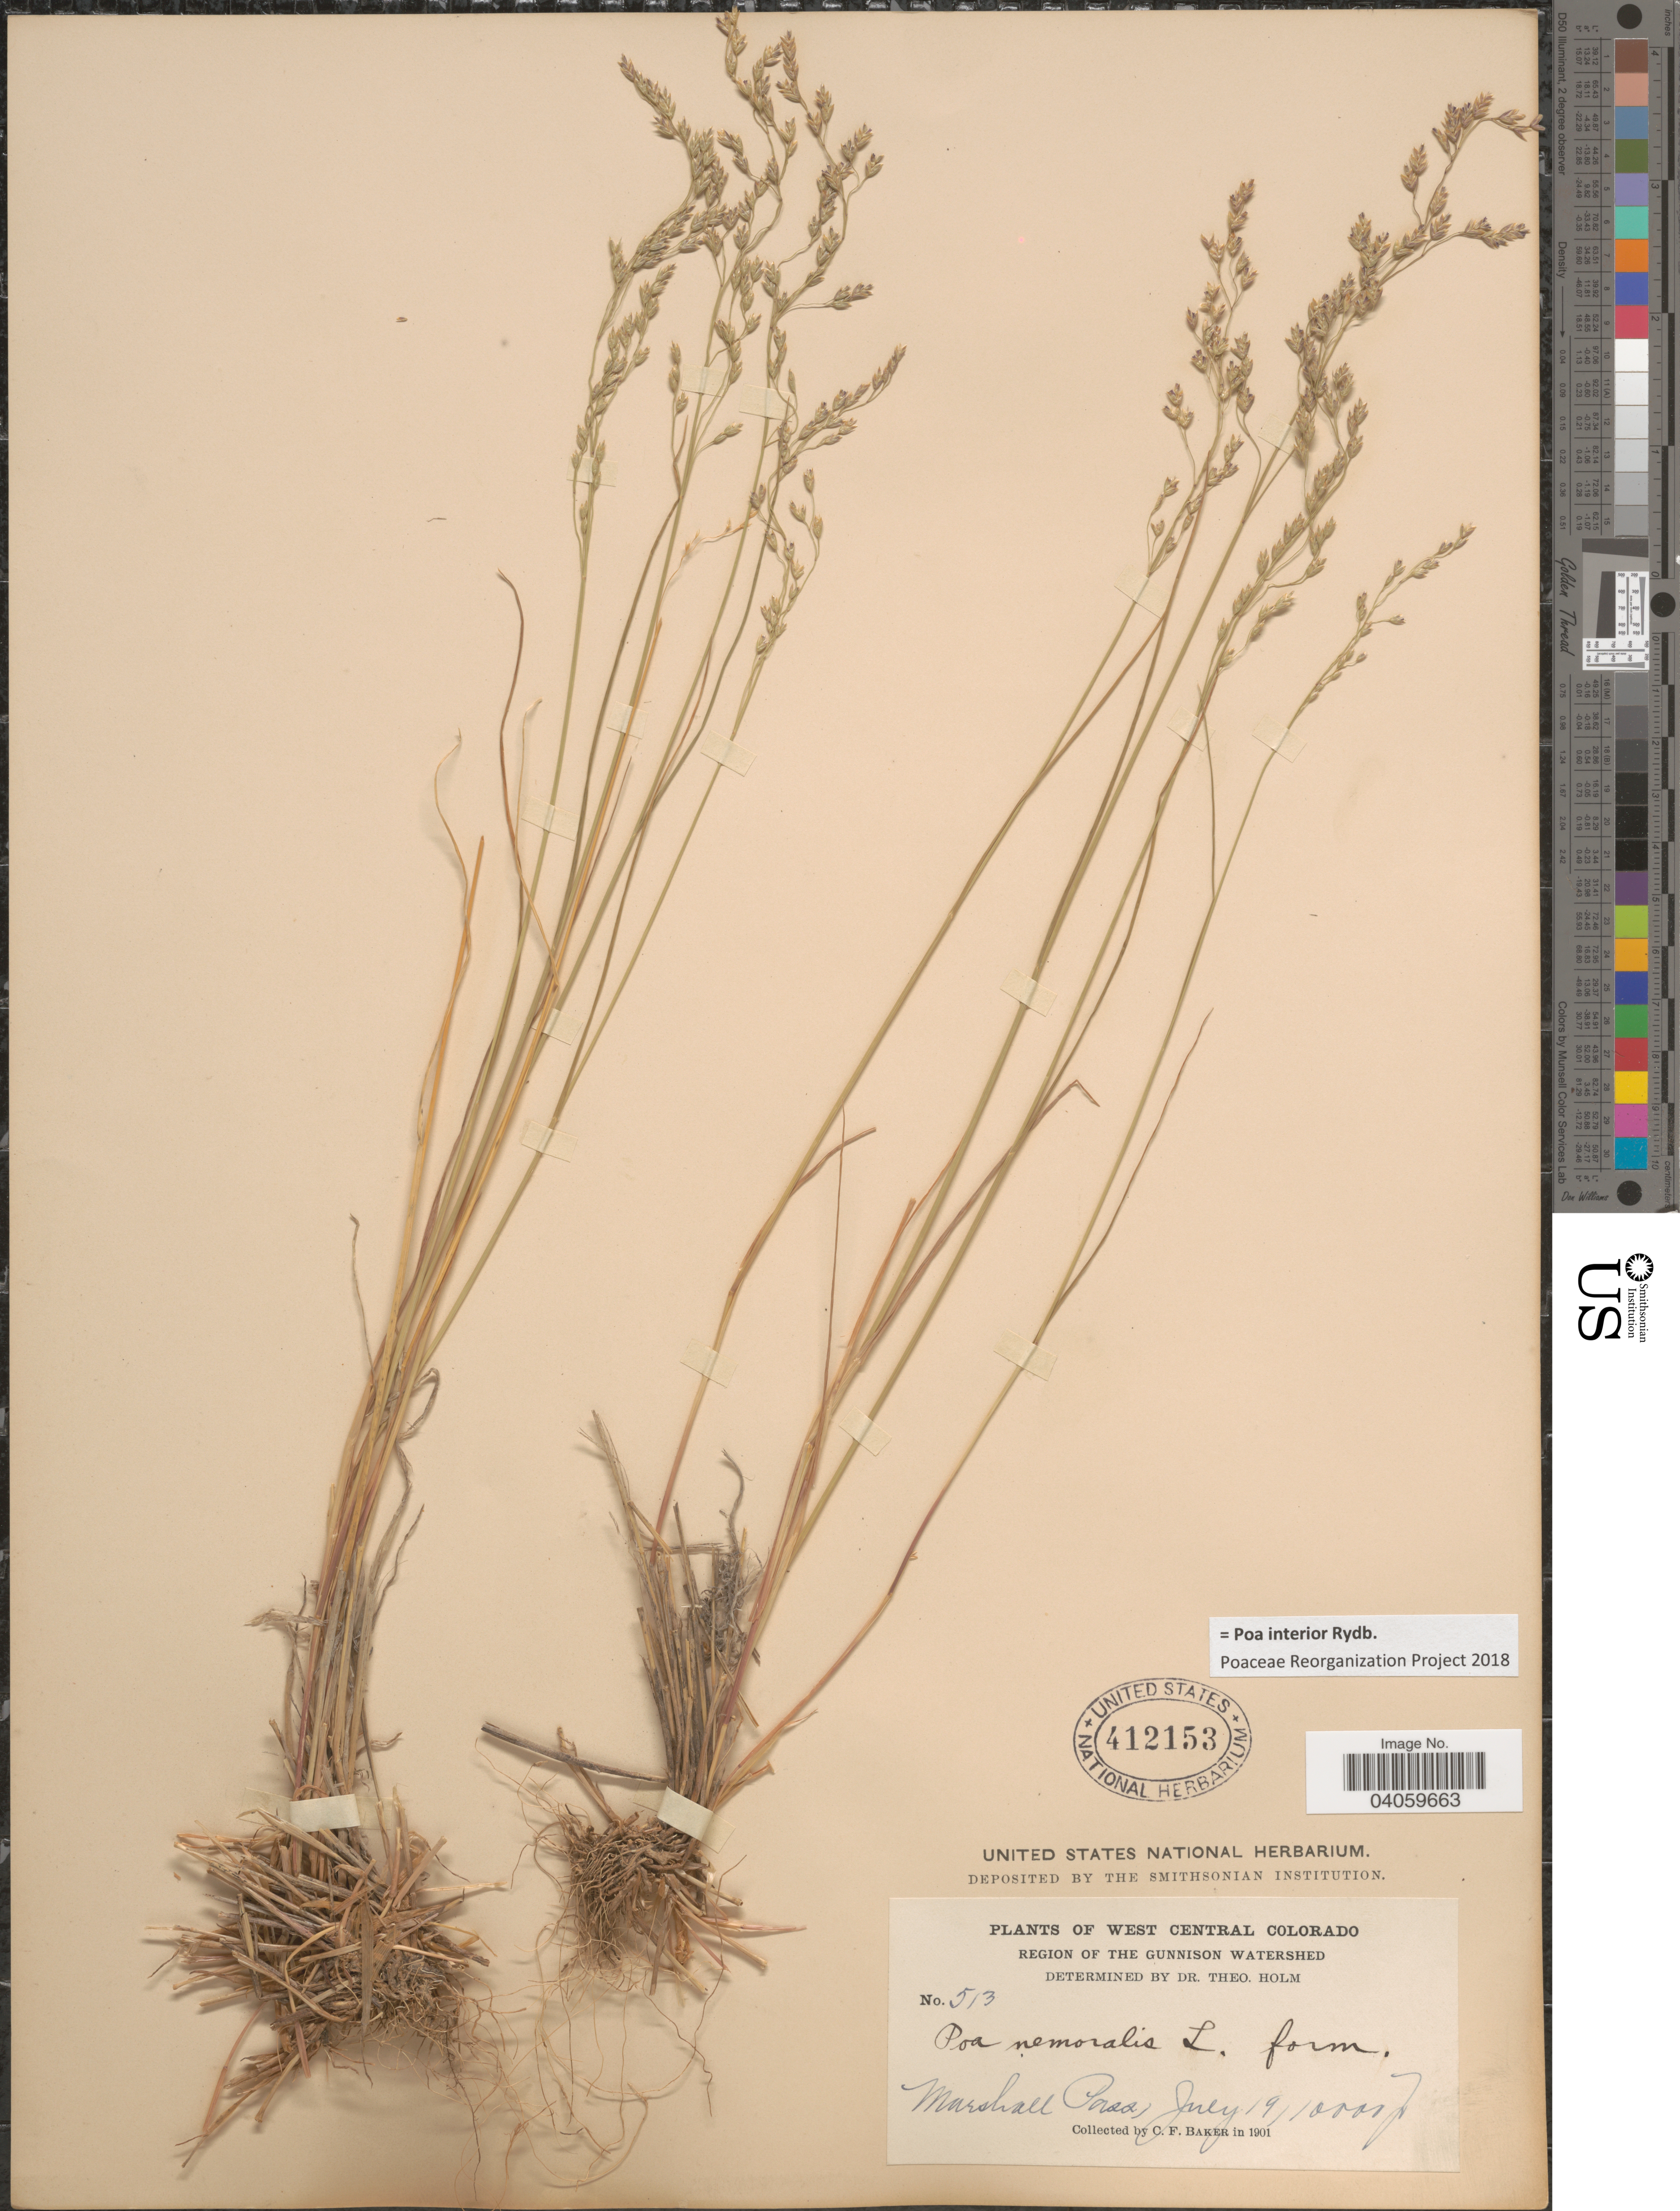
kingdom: Plantae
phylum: Tracheophyta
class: Liliopsida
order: Poales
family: Poaceae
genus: Poa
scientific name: Poa interior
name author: Rydb.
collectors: C. F. Baker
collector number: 513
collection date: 1901-07-19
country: United States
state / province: Colorado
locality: West Central Colorado. Region of the Gunnison Watershed. Marshall Pass.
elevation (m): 3048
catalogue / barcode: US 412153